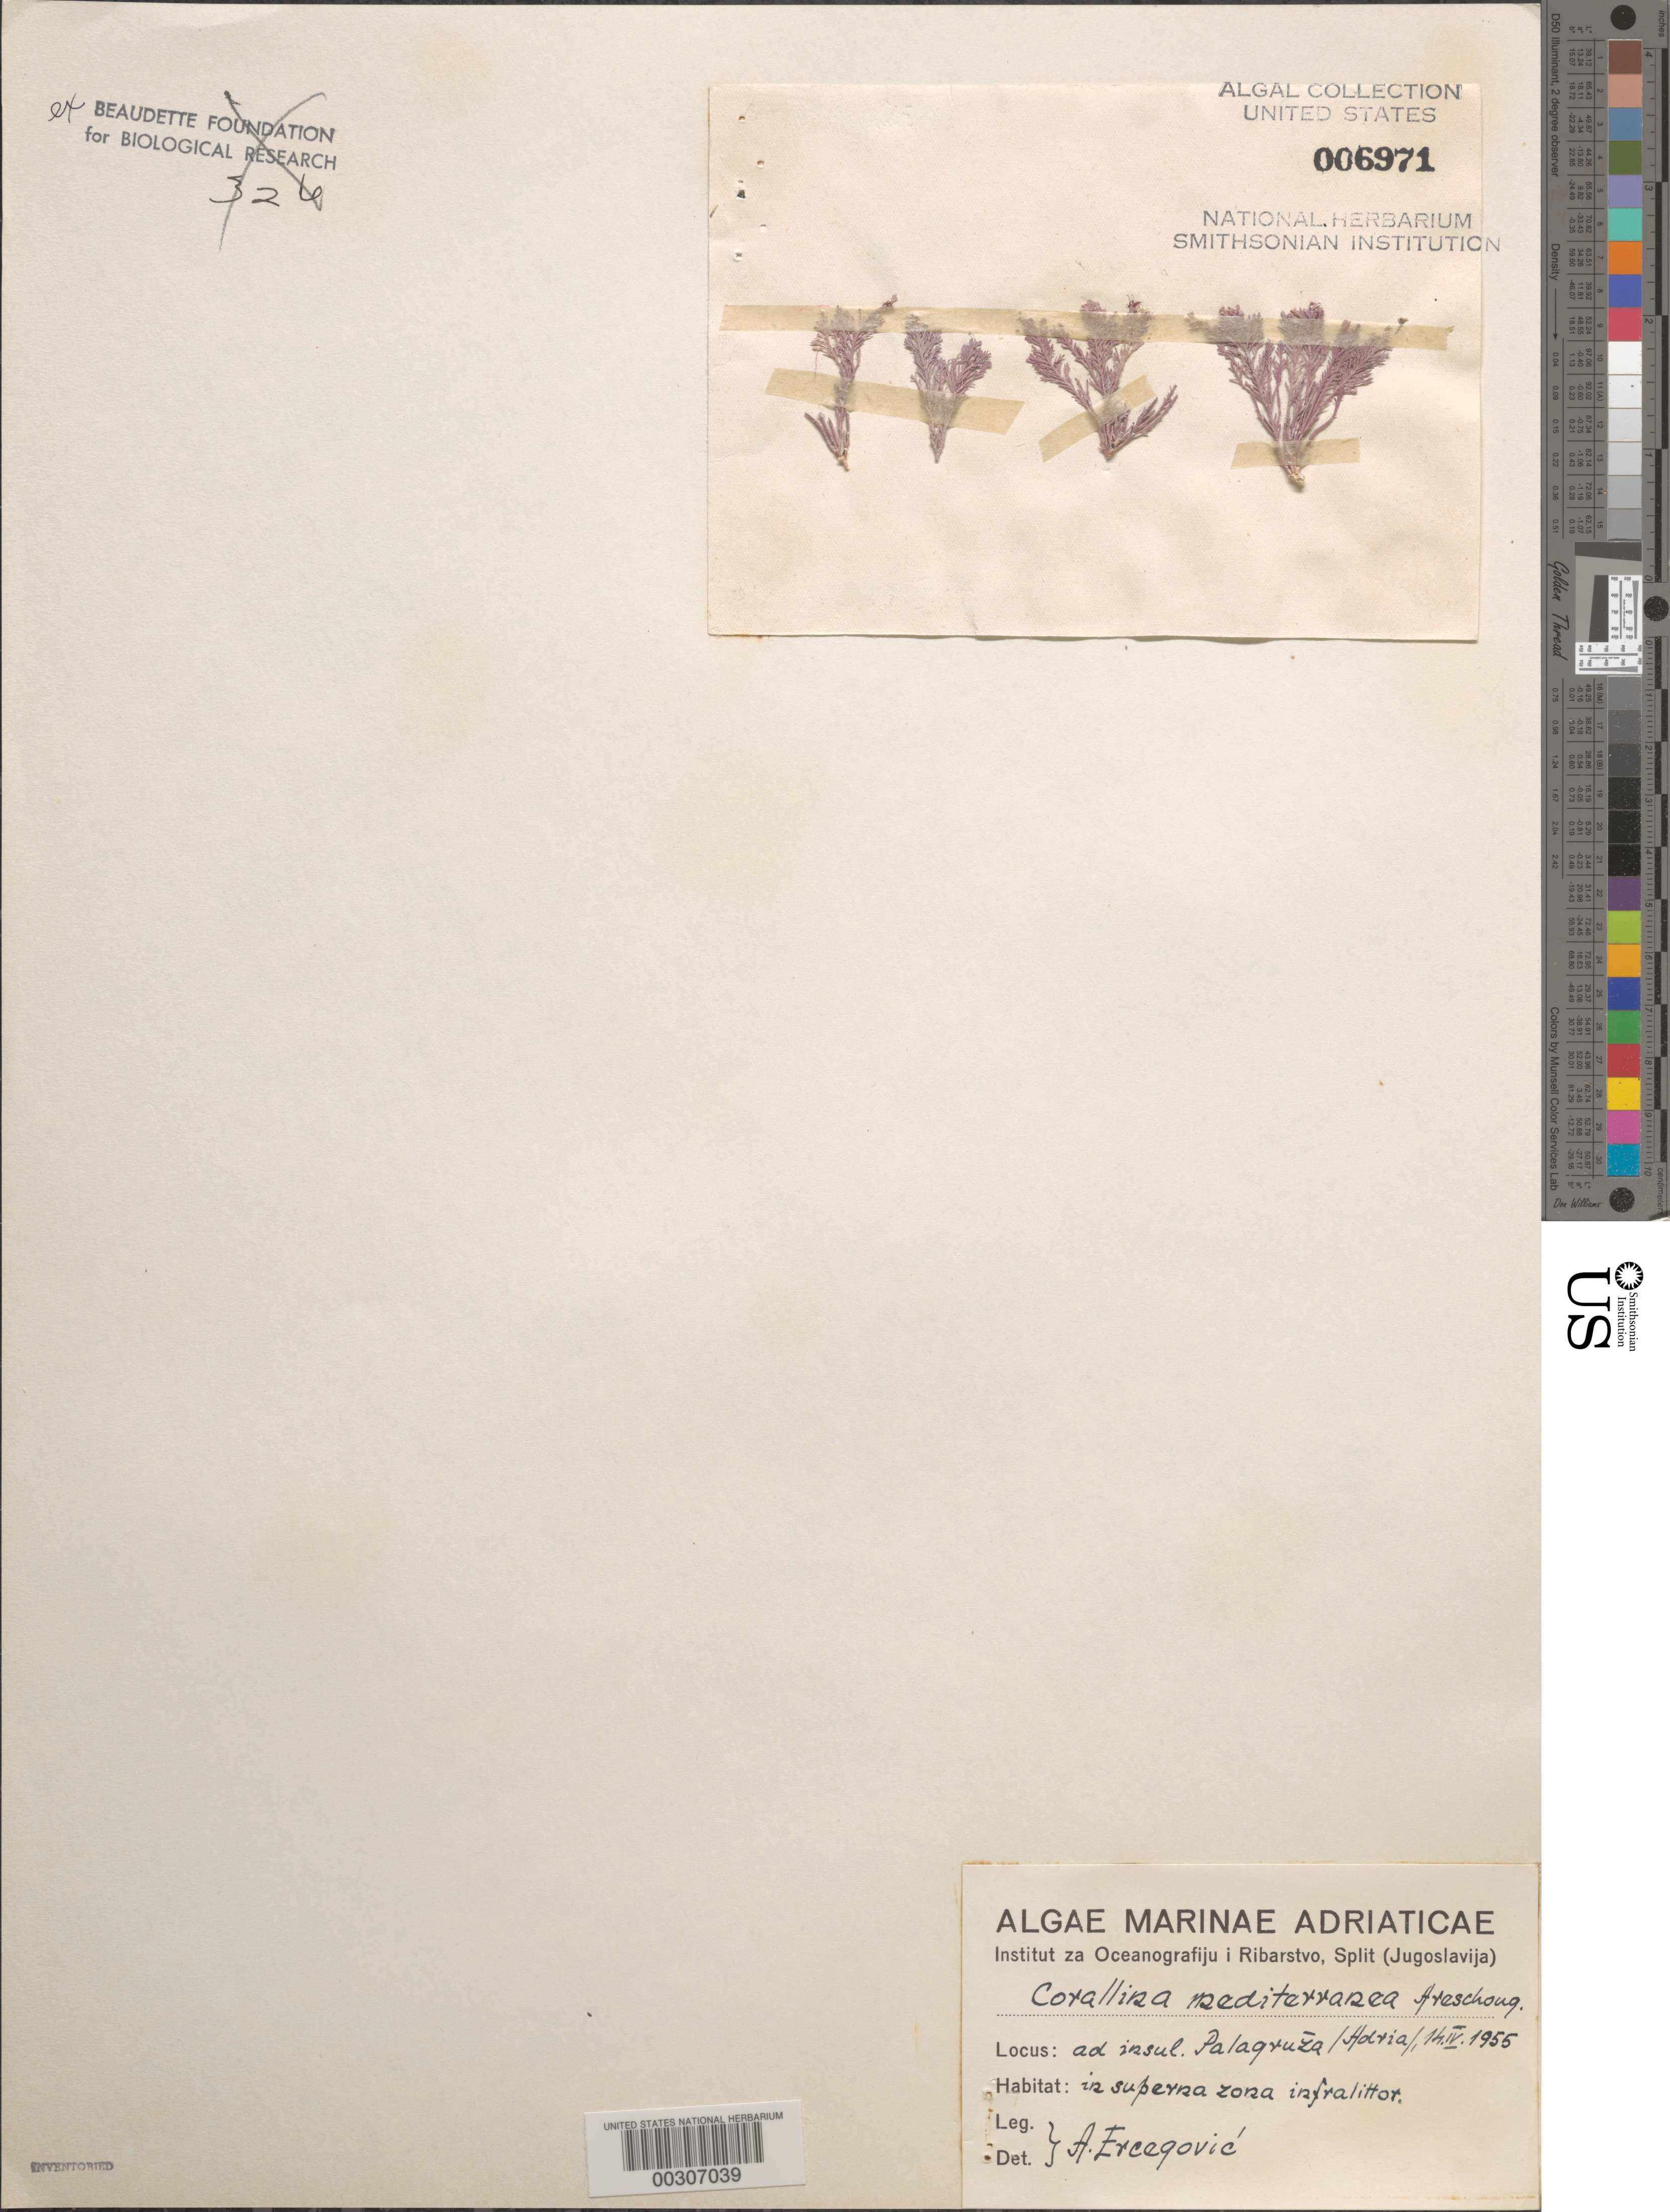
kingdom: Plantae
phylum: Rhodophyta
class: Florideophyceae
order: Corallinales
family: Corallinaceae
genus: Ellisolandia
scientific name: Ellisolandia elongata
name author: (Ellis & Solander) K.R.Hind & G.W. Saunders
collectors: A. Ercegovic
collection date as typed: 14 Apr 1955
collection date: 1955-04-14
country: Croatia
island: Palagruza Islands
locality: Adriatic Sea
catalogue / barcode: US 6971